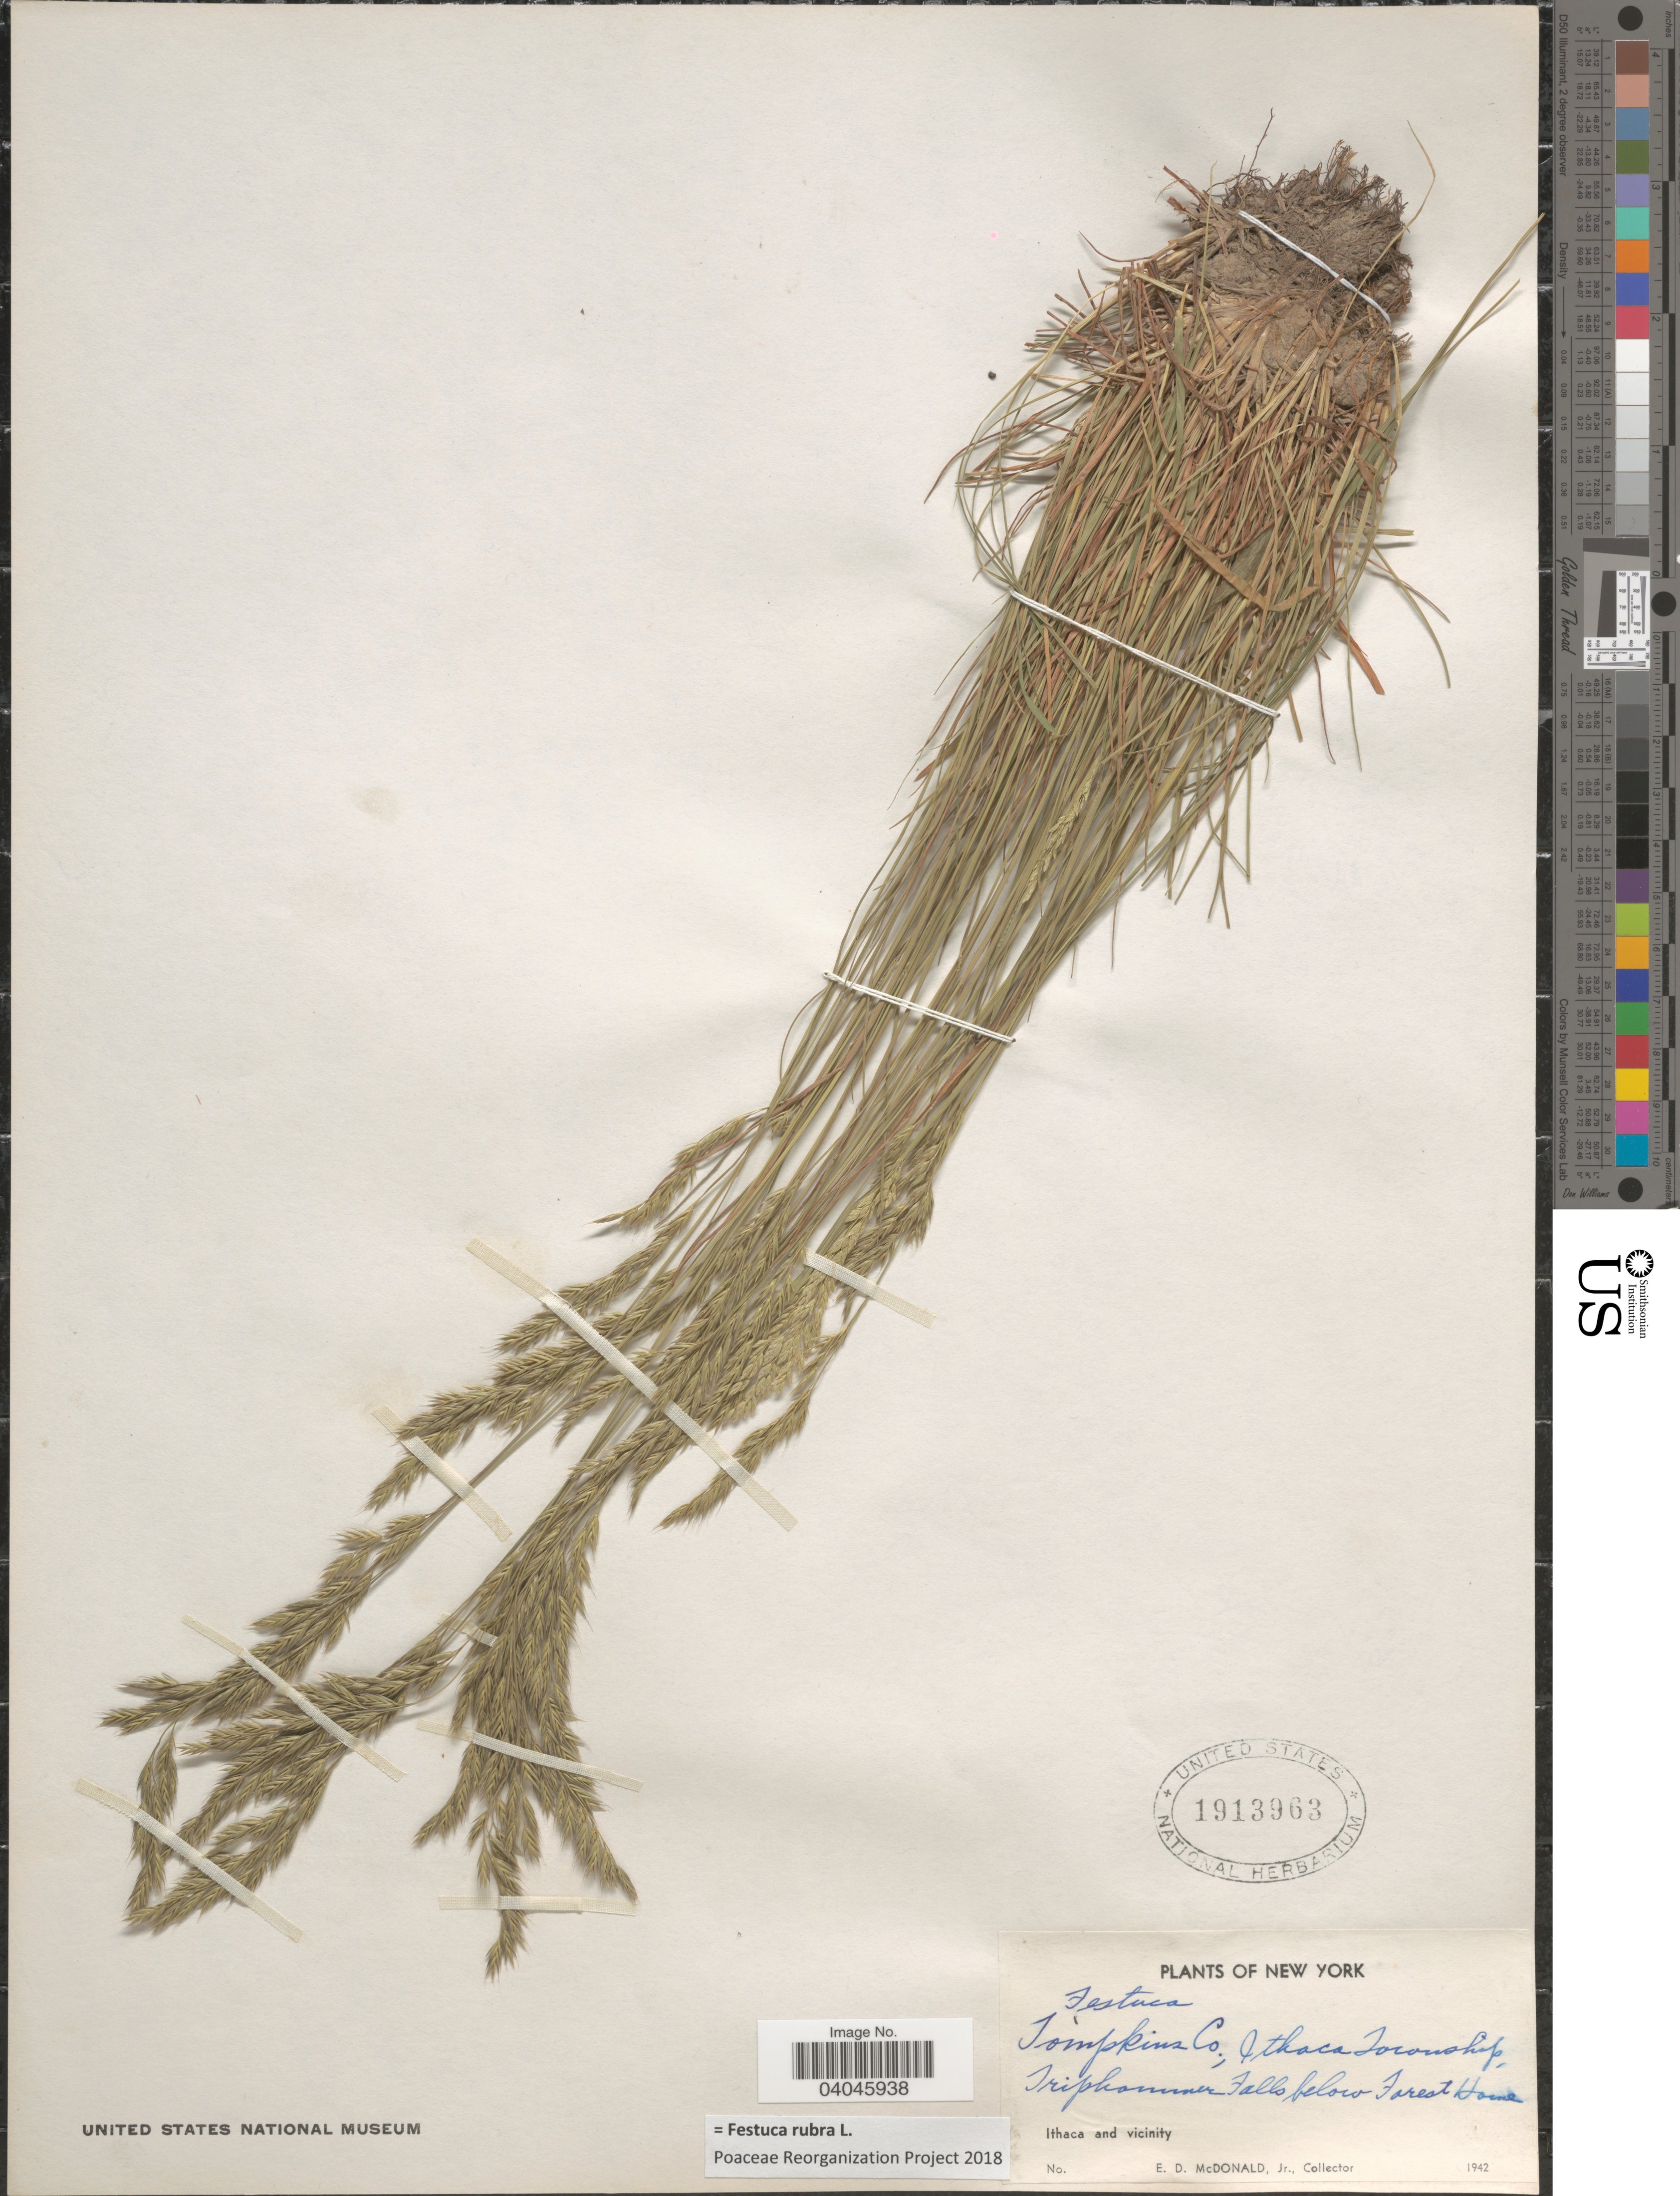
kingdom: Plantae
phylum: Tracheophyta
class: Liliopsida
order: Poales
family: Poaceae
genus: Festuca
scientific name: Festuca rubra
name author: L.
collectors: E. D. McDonald Jr.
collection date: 1942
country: United States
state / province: New York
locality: Triphammer Falls below Forest Home. Ithaca and vicinity.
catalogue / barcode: US 1913963